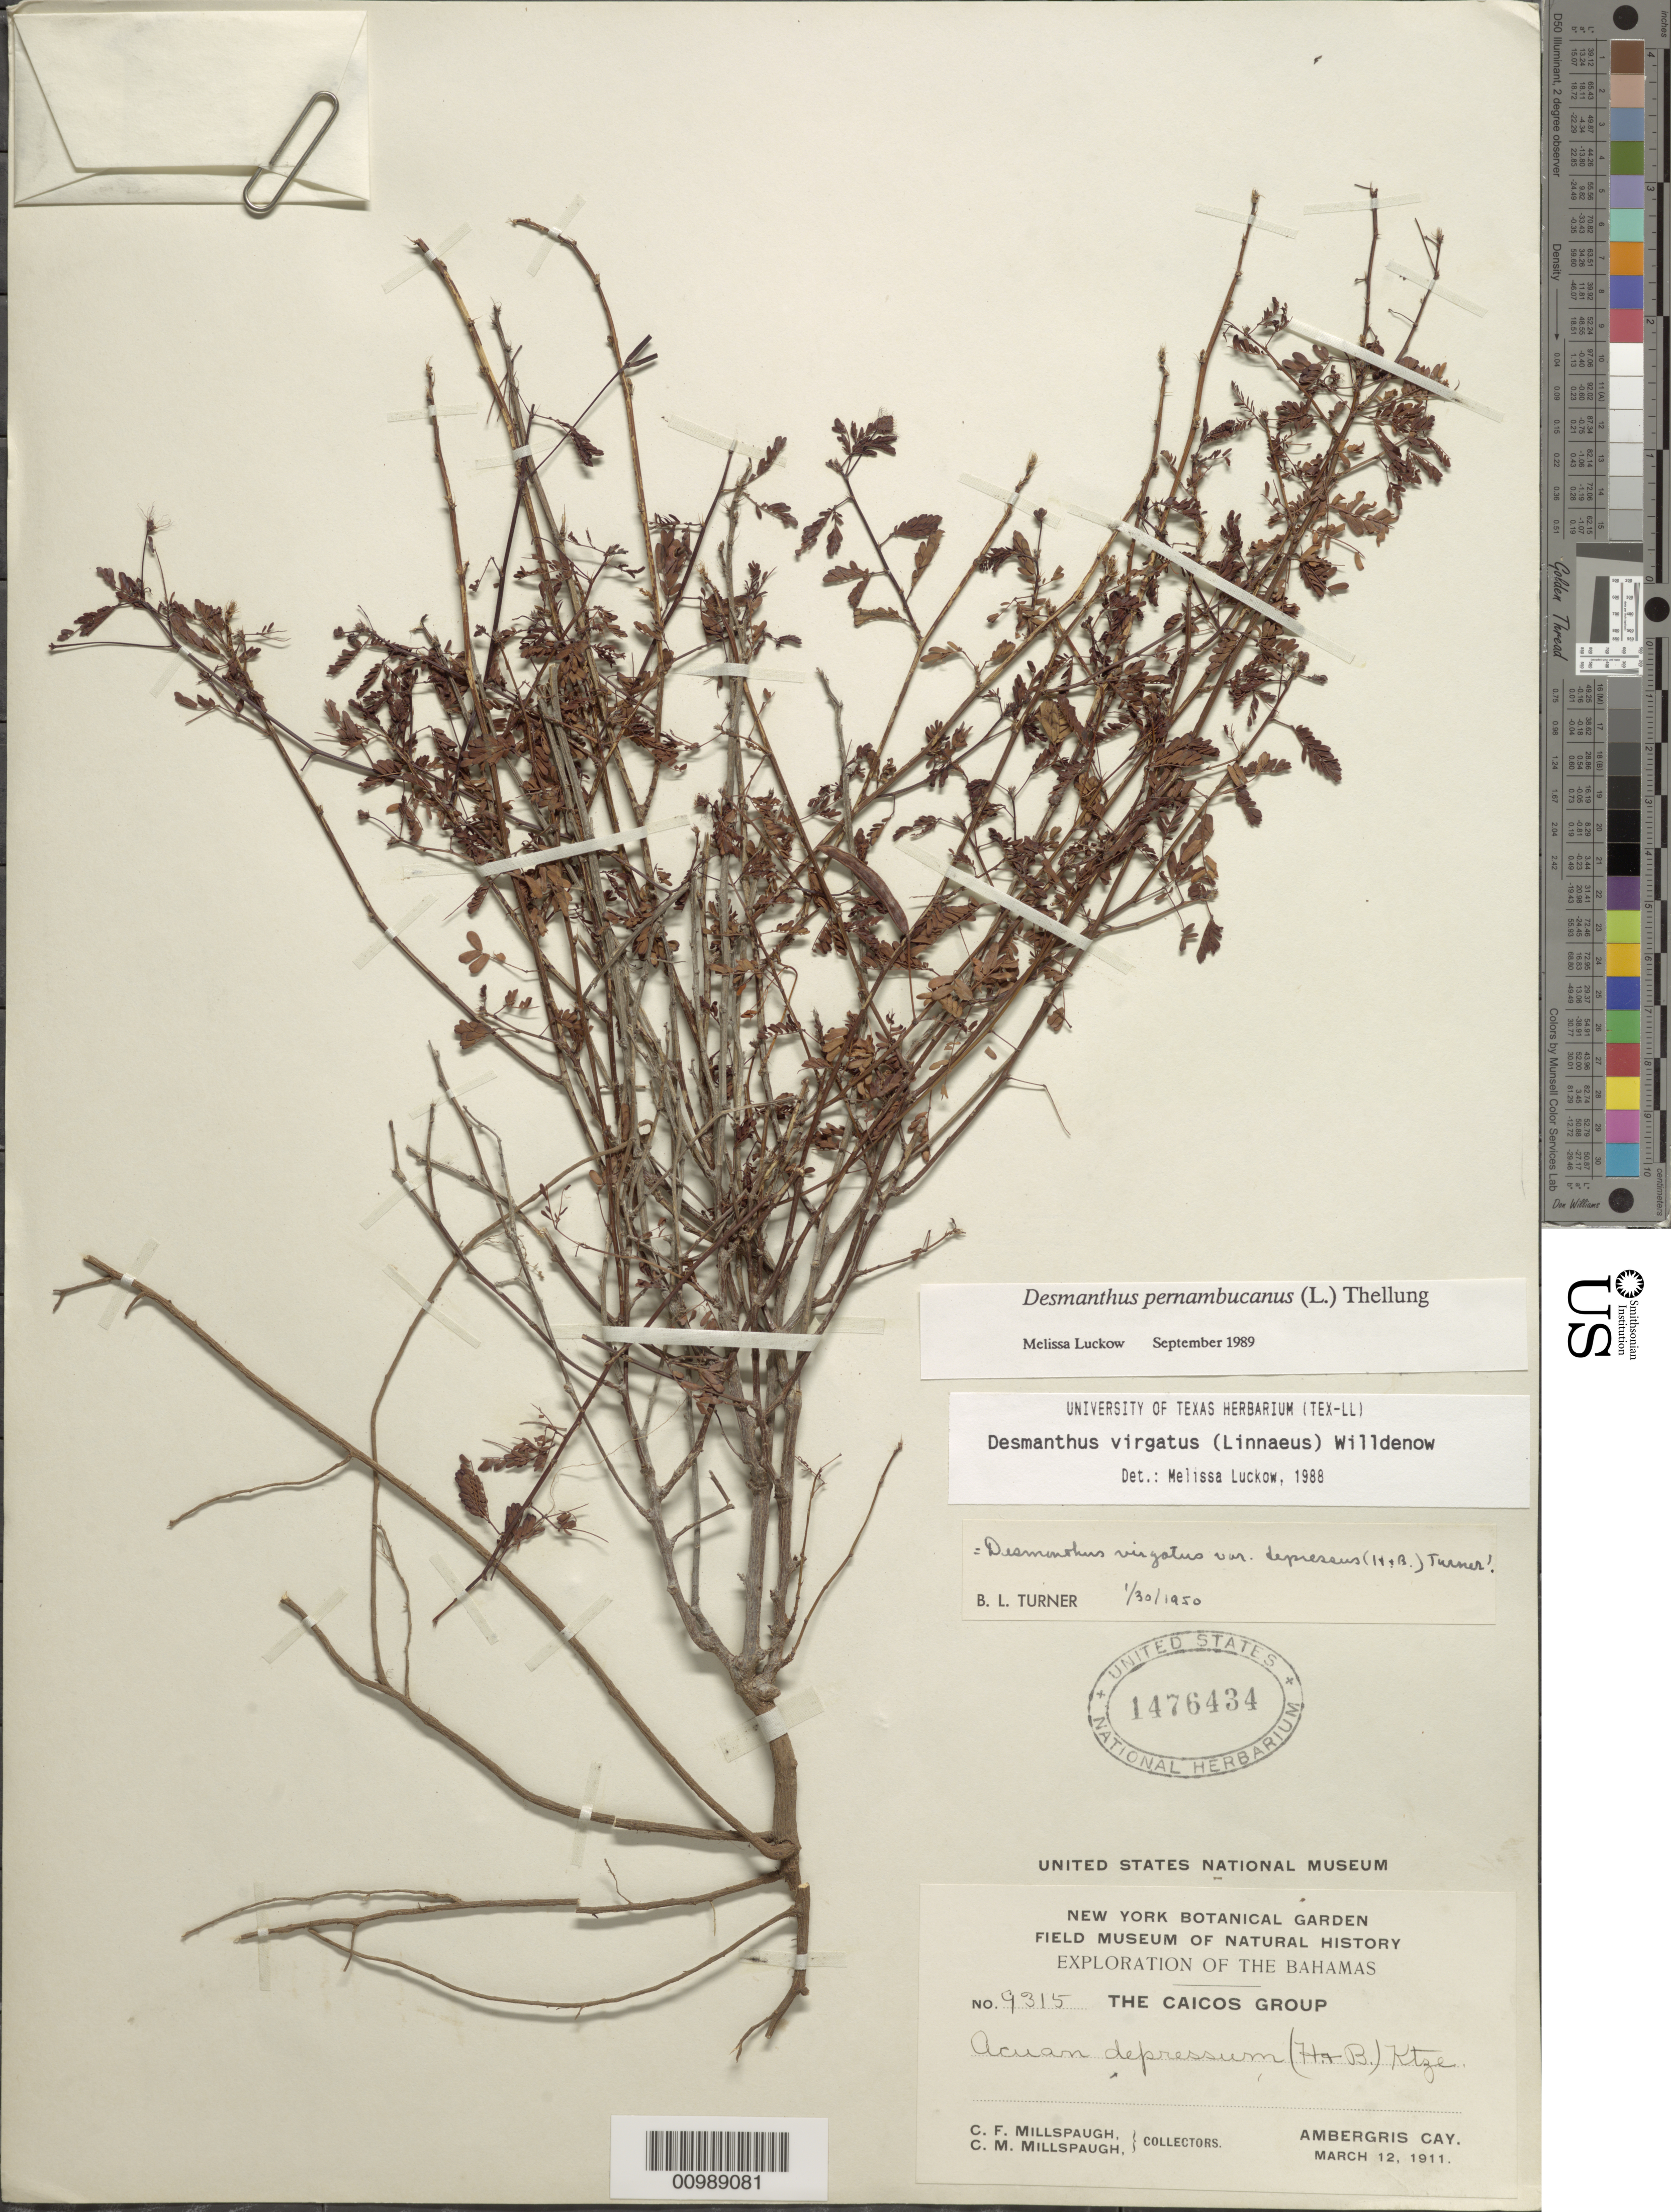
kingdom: Plantae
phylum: Tracheophyta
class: Magnoliopsida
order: Fabales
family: Fabaceae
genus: Desmanthus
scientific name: Desmanthus pernambucanus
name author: (L.) Thell.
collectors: C. F. Millspaugh & C. Millspaugh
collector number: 9315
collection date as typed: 12 Mar 1911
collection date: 1911-03-12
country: Bahamas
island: Ambergris Cay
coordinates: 0 N, 0 E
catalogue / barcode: US 1476434